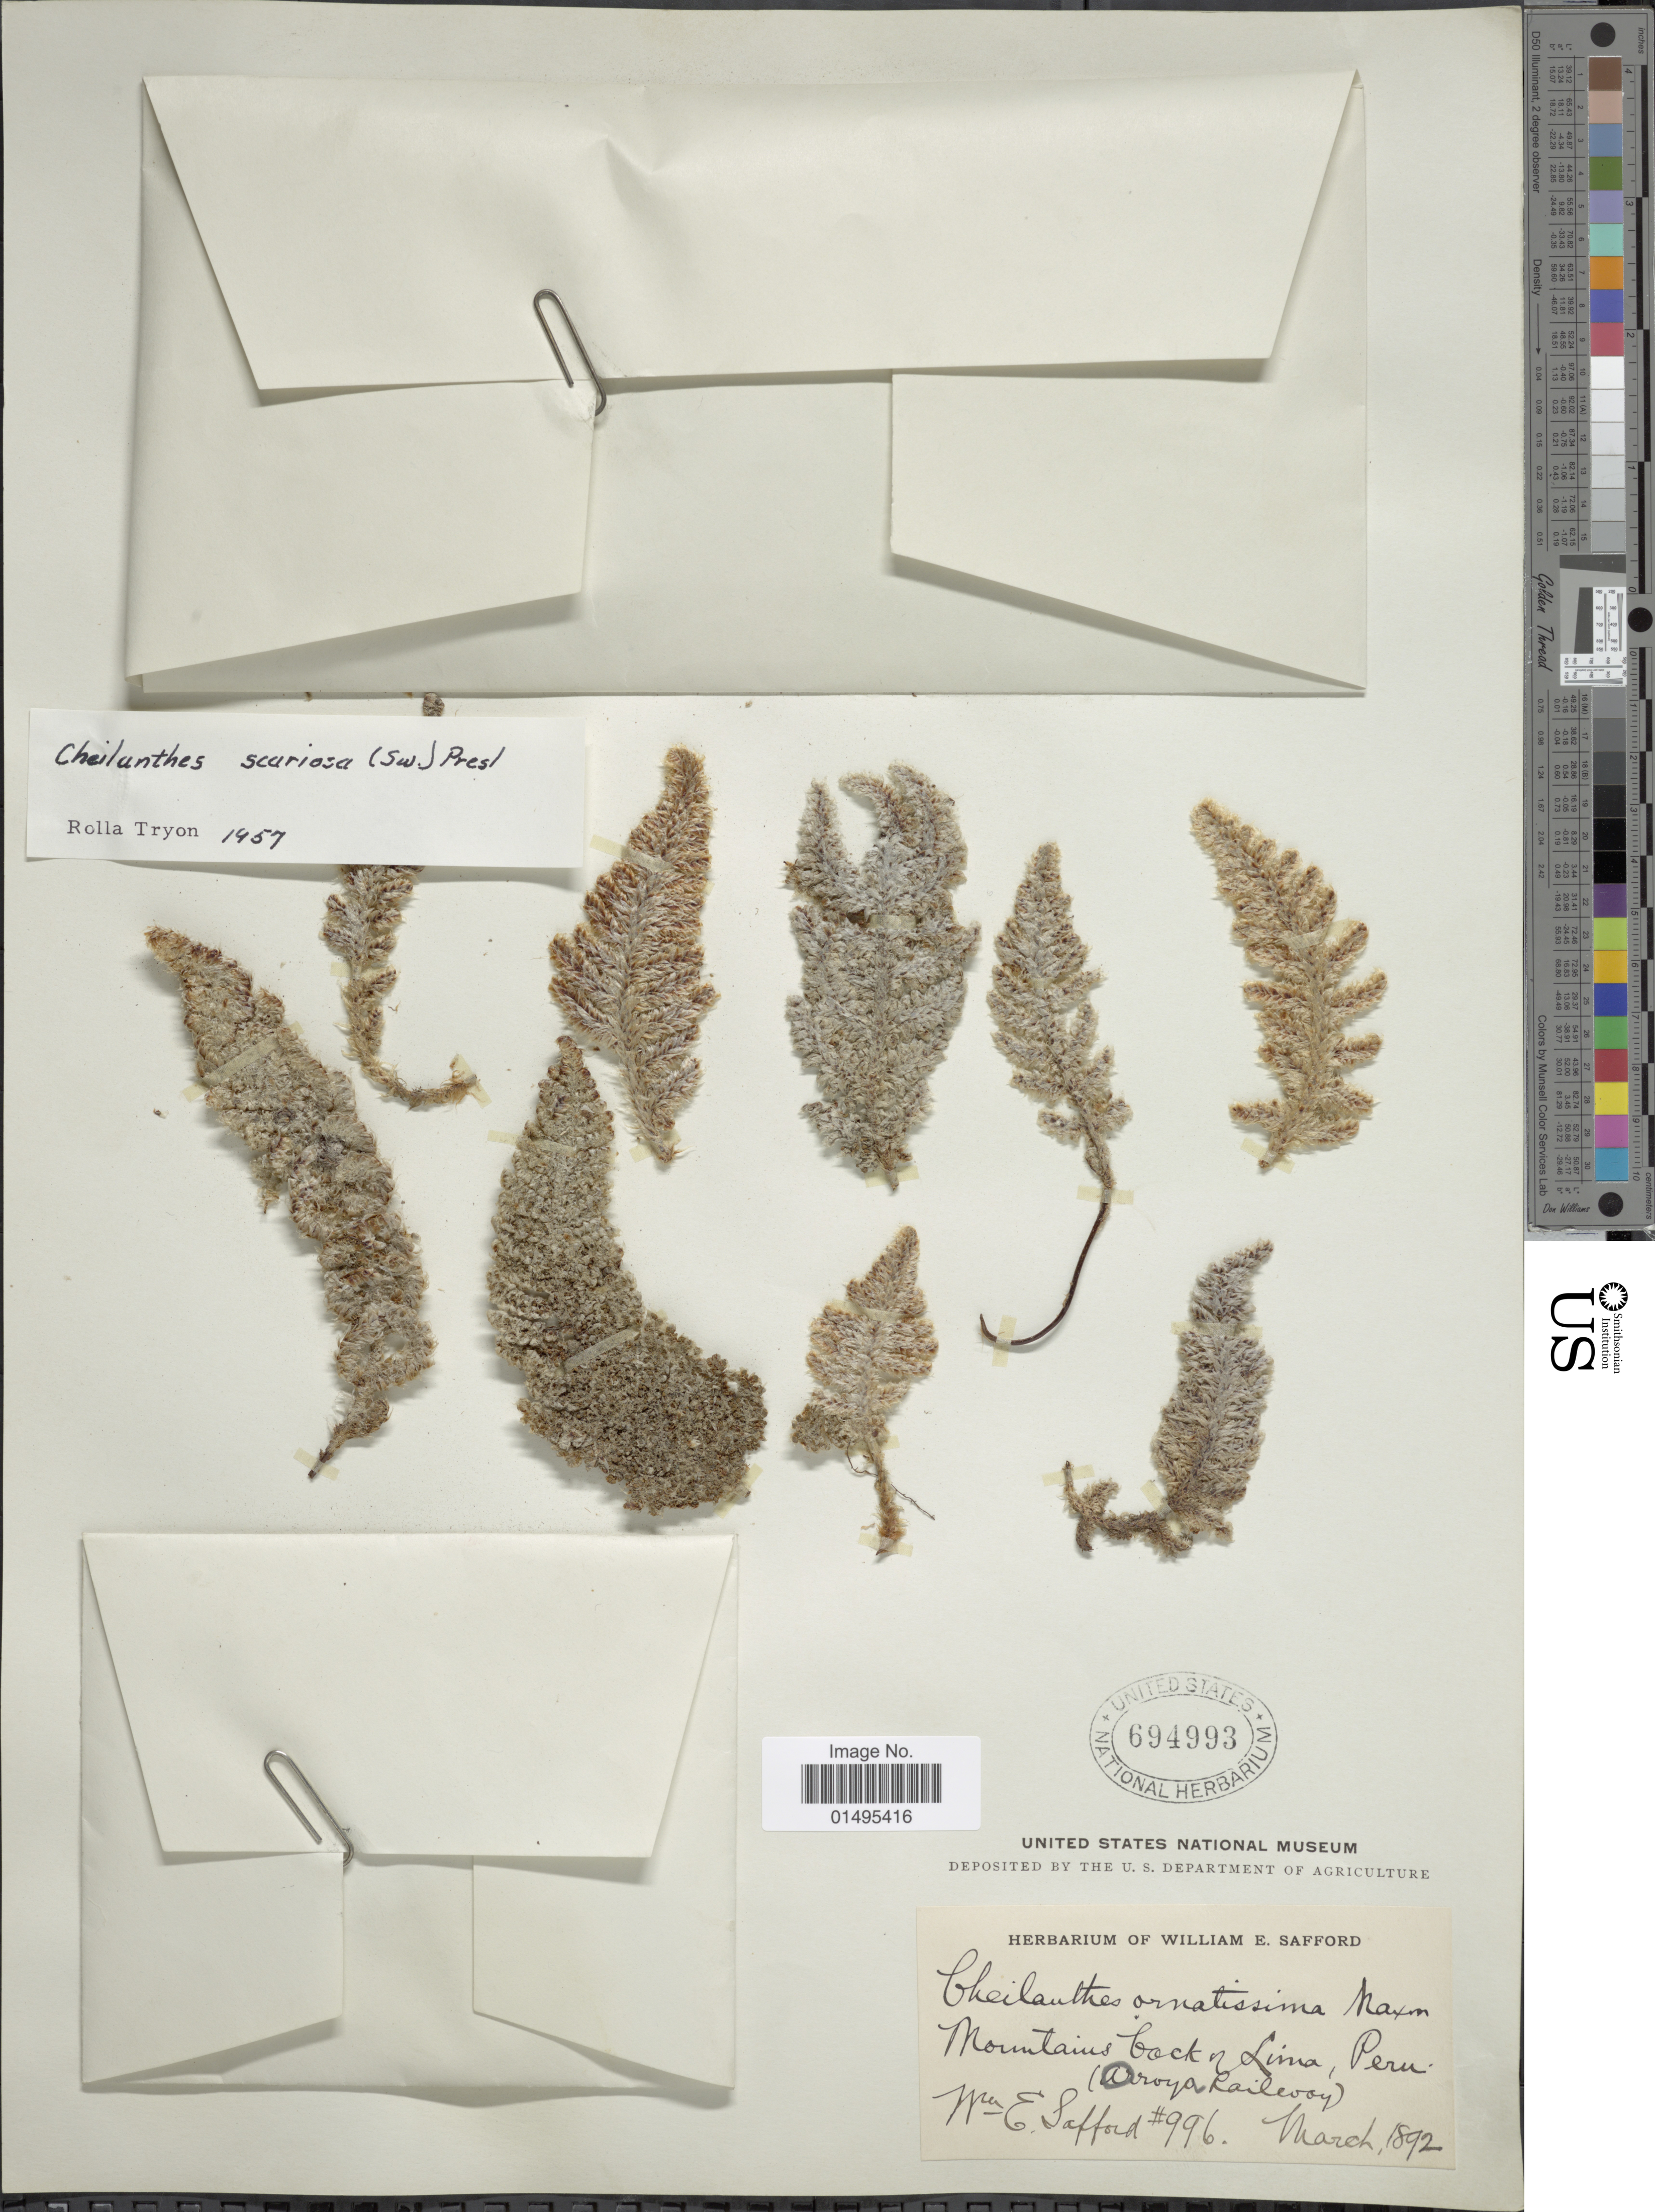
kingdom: Plantae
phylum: Tracheophyta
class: Polypodiopsida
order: Polypodiales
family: Pteridaceae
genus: Myriopteris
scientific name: Myriopteris scariosa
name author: (Sw.) Fée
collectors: W. E. Safford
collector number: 996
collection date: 1892-03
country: Peru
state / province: Lima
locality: Mountains back of Lima, Oroya Railway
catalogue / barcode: US 694993